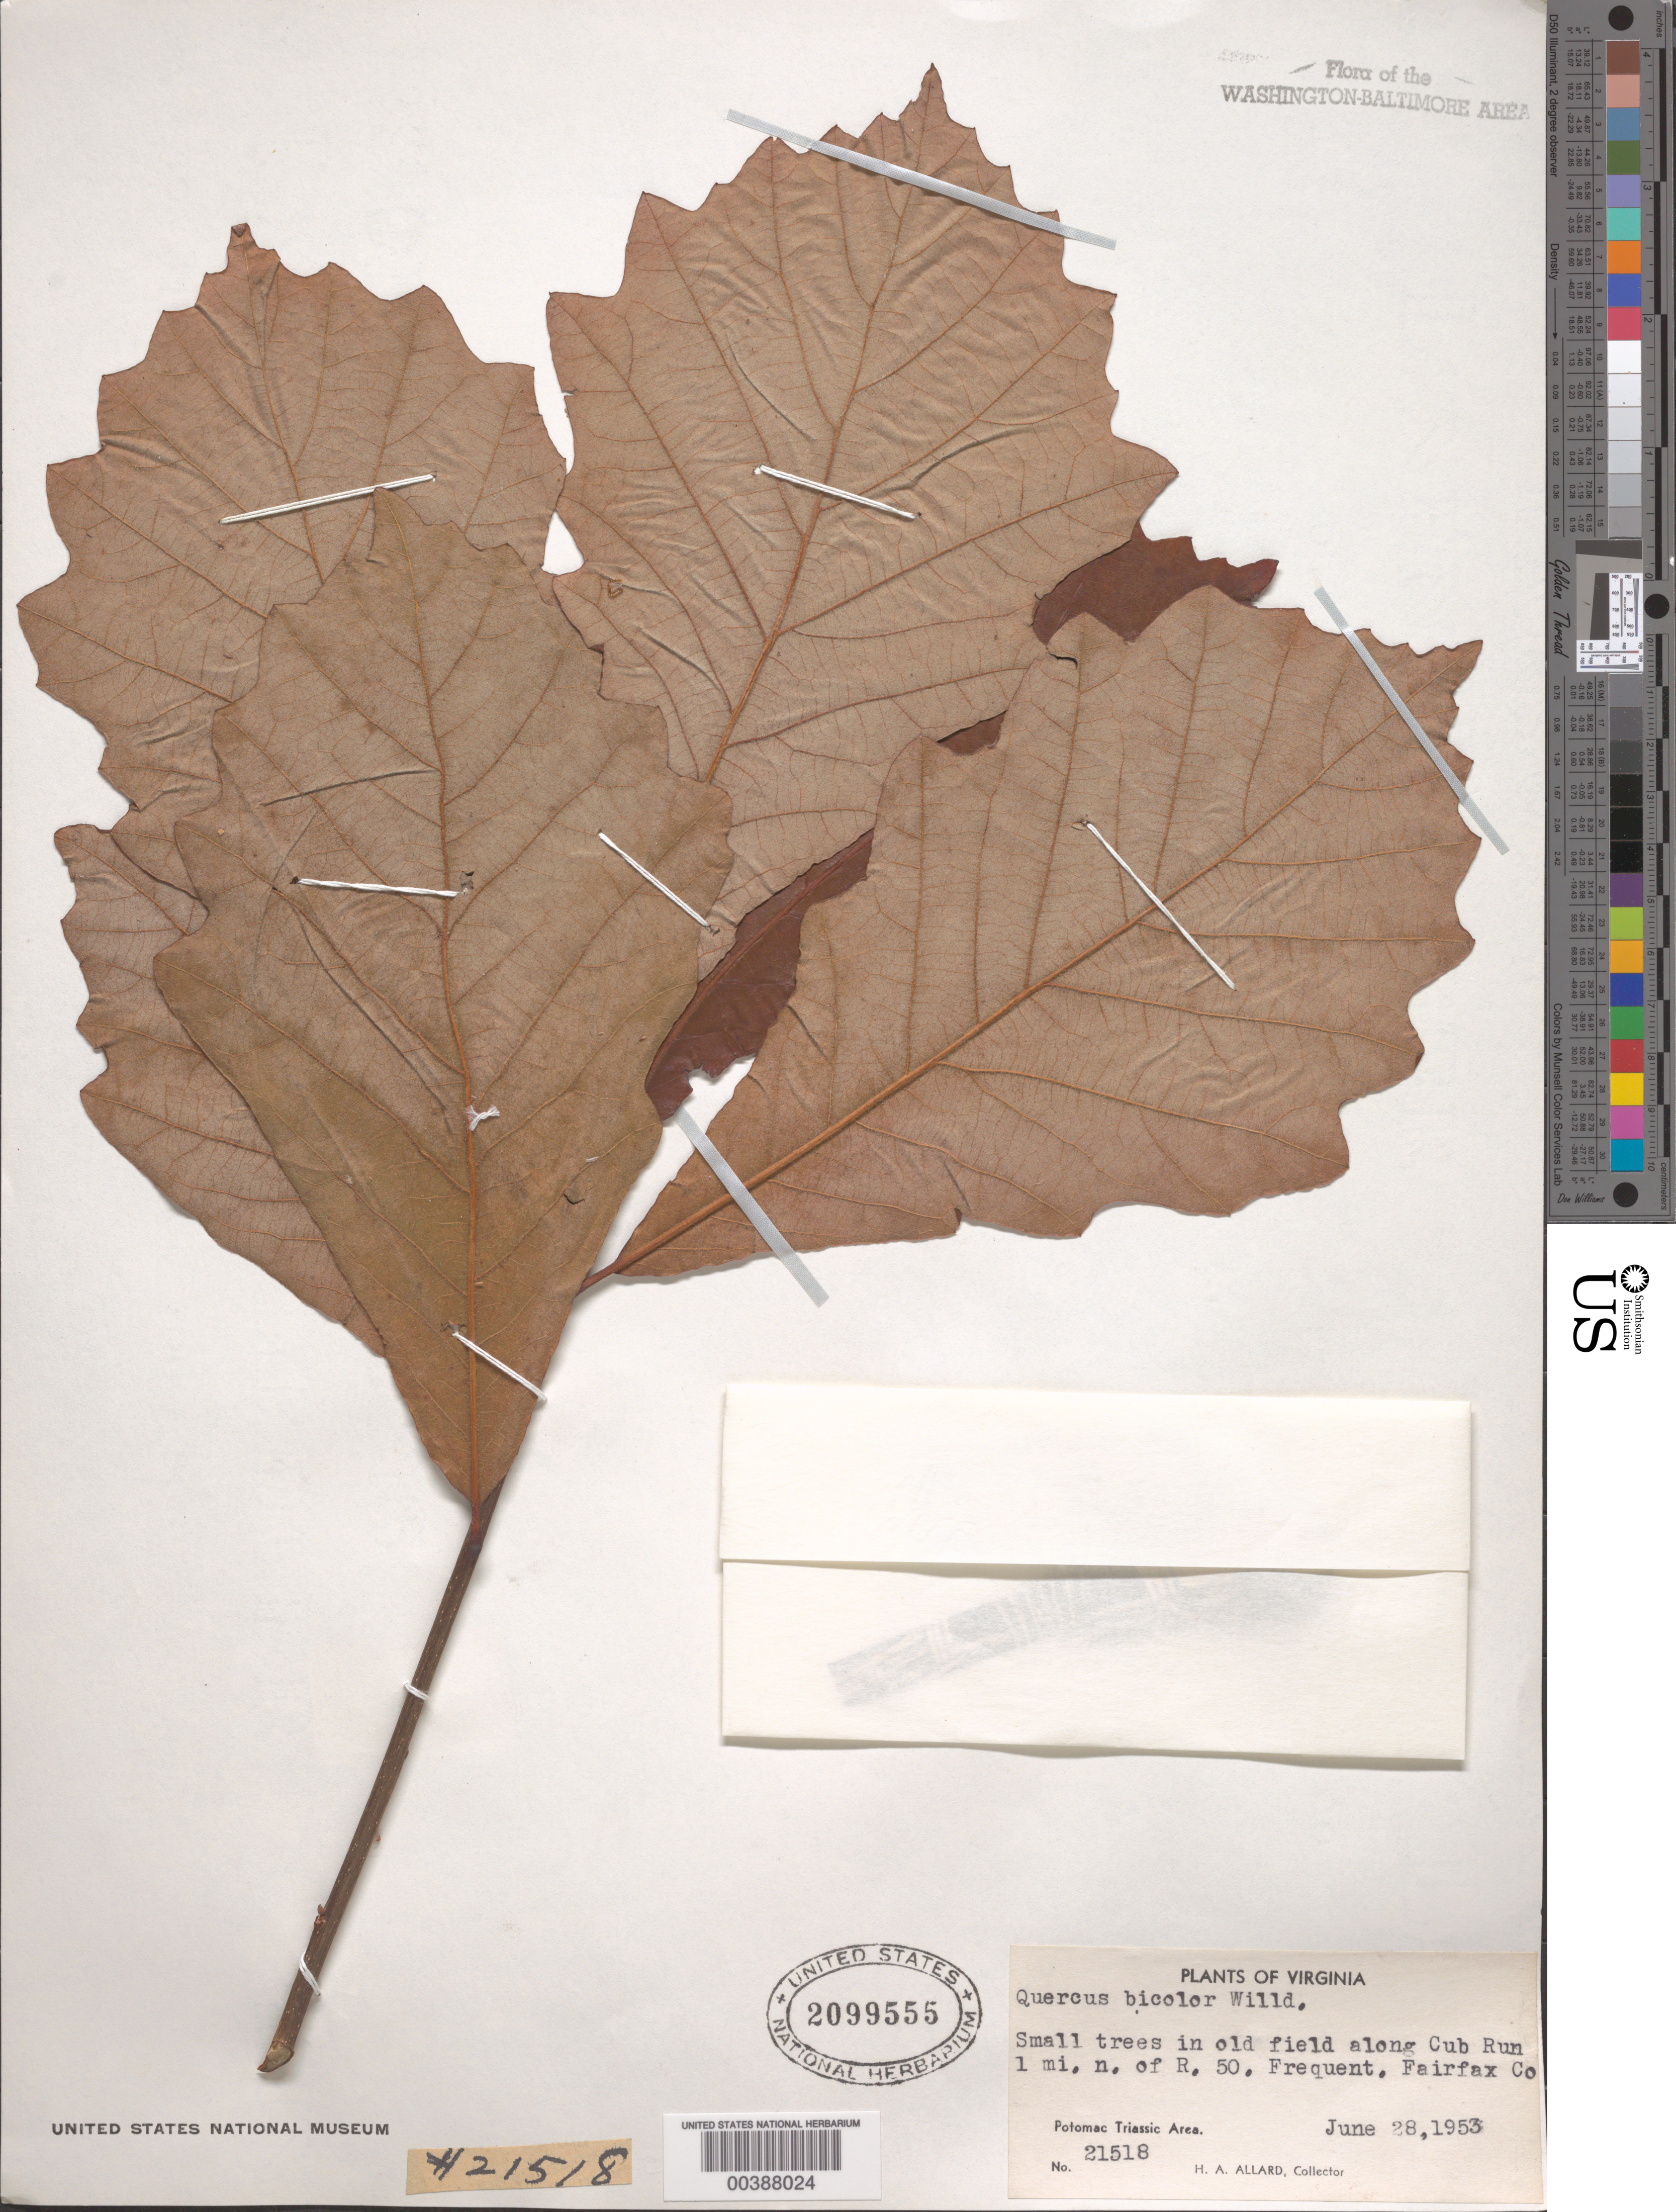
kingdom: Plantae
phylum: Tracheophyta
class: Magnoliopsida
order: Fagales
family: Fagaceae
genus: Quercus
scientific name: Quercus bicolor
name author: Willd.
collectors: H. A. Allard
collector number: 21518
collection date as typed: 28 Jun 1953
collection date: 1953-06-28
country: United States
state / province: Virginia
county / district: Fairfax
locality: Cub Run, north of Route 50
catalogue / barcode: US 2099555